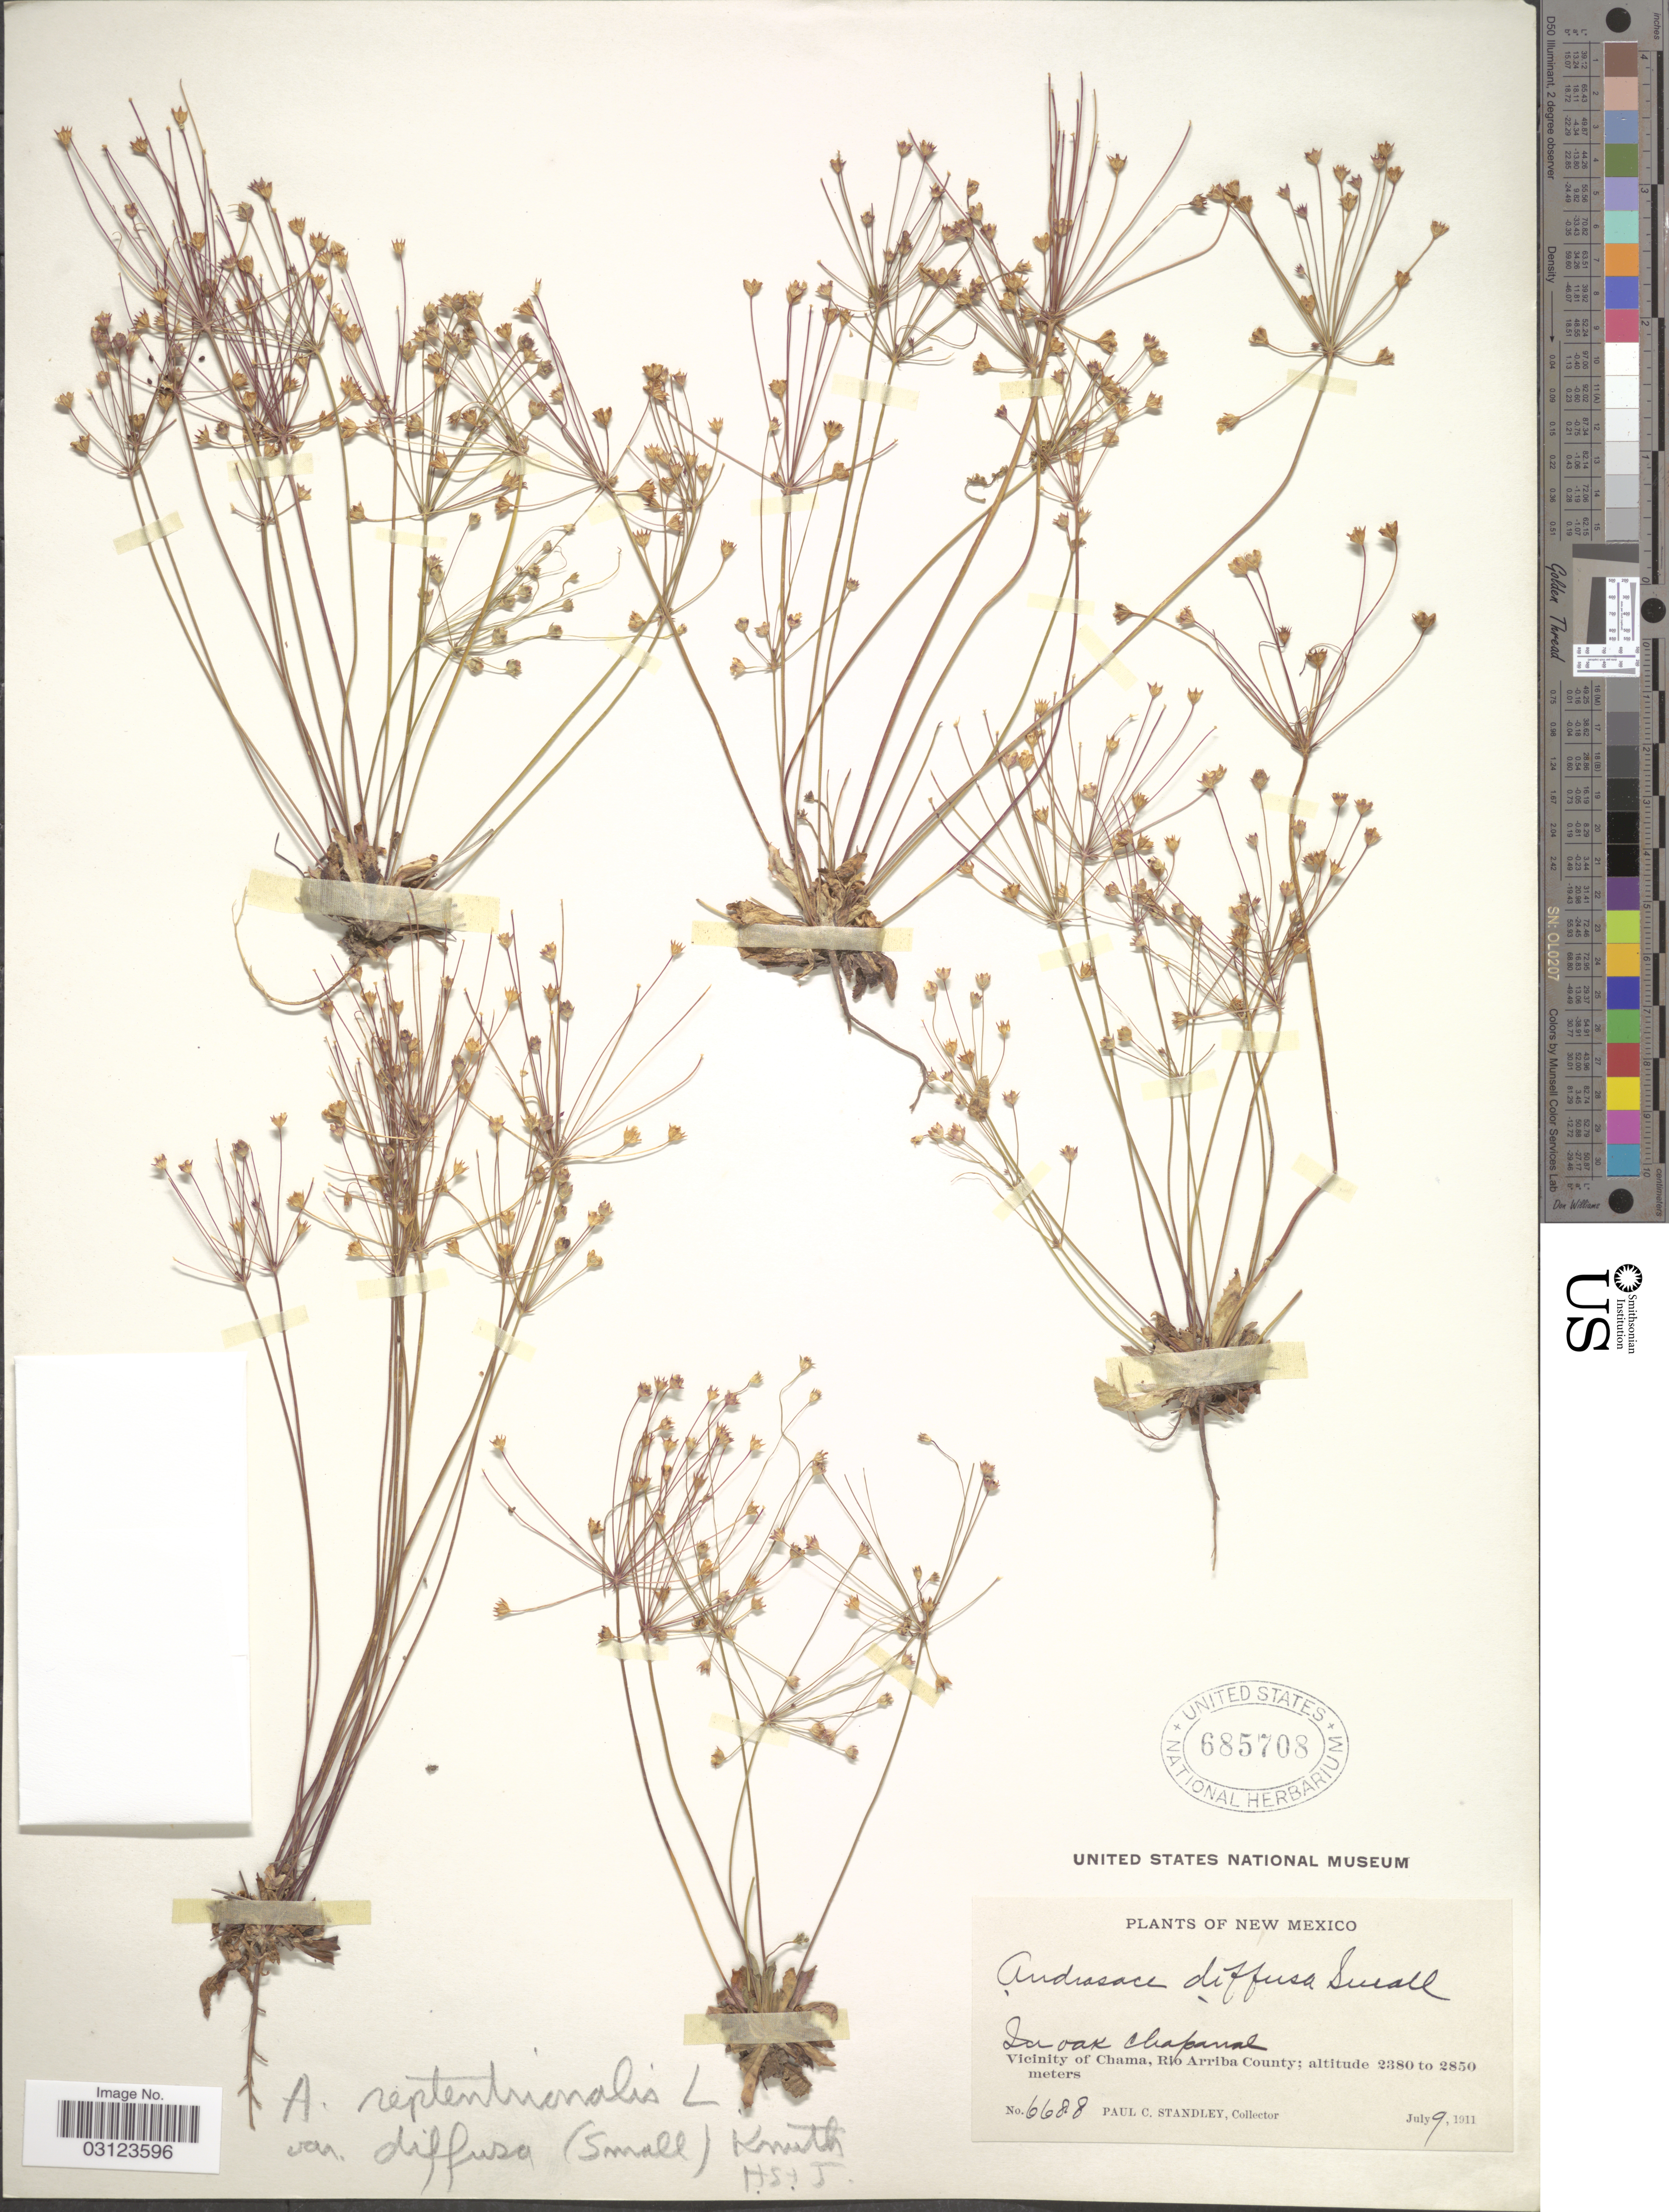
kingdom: Plantae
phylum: Tracheophyta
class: Magnoliopsida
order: Ericales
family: Primulaceae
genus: Androsace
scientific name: Androsace septentrionalis var. puberulenta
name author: (Rydb.) R. Knuth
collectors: P. C. Standley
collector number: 6688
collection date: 1911-07-09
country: United States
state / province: New Mexico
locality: Vicinity of Chama, Rio Arriba County.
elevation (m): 2380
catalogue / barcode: US 685708